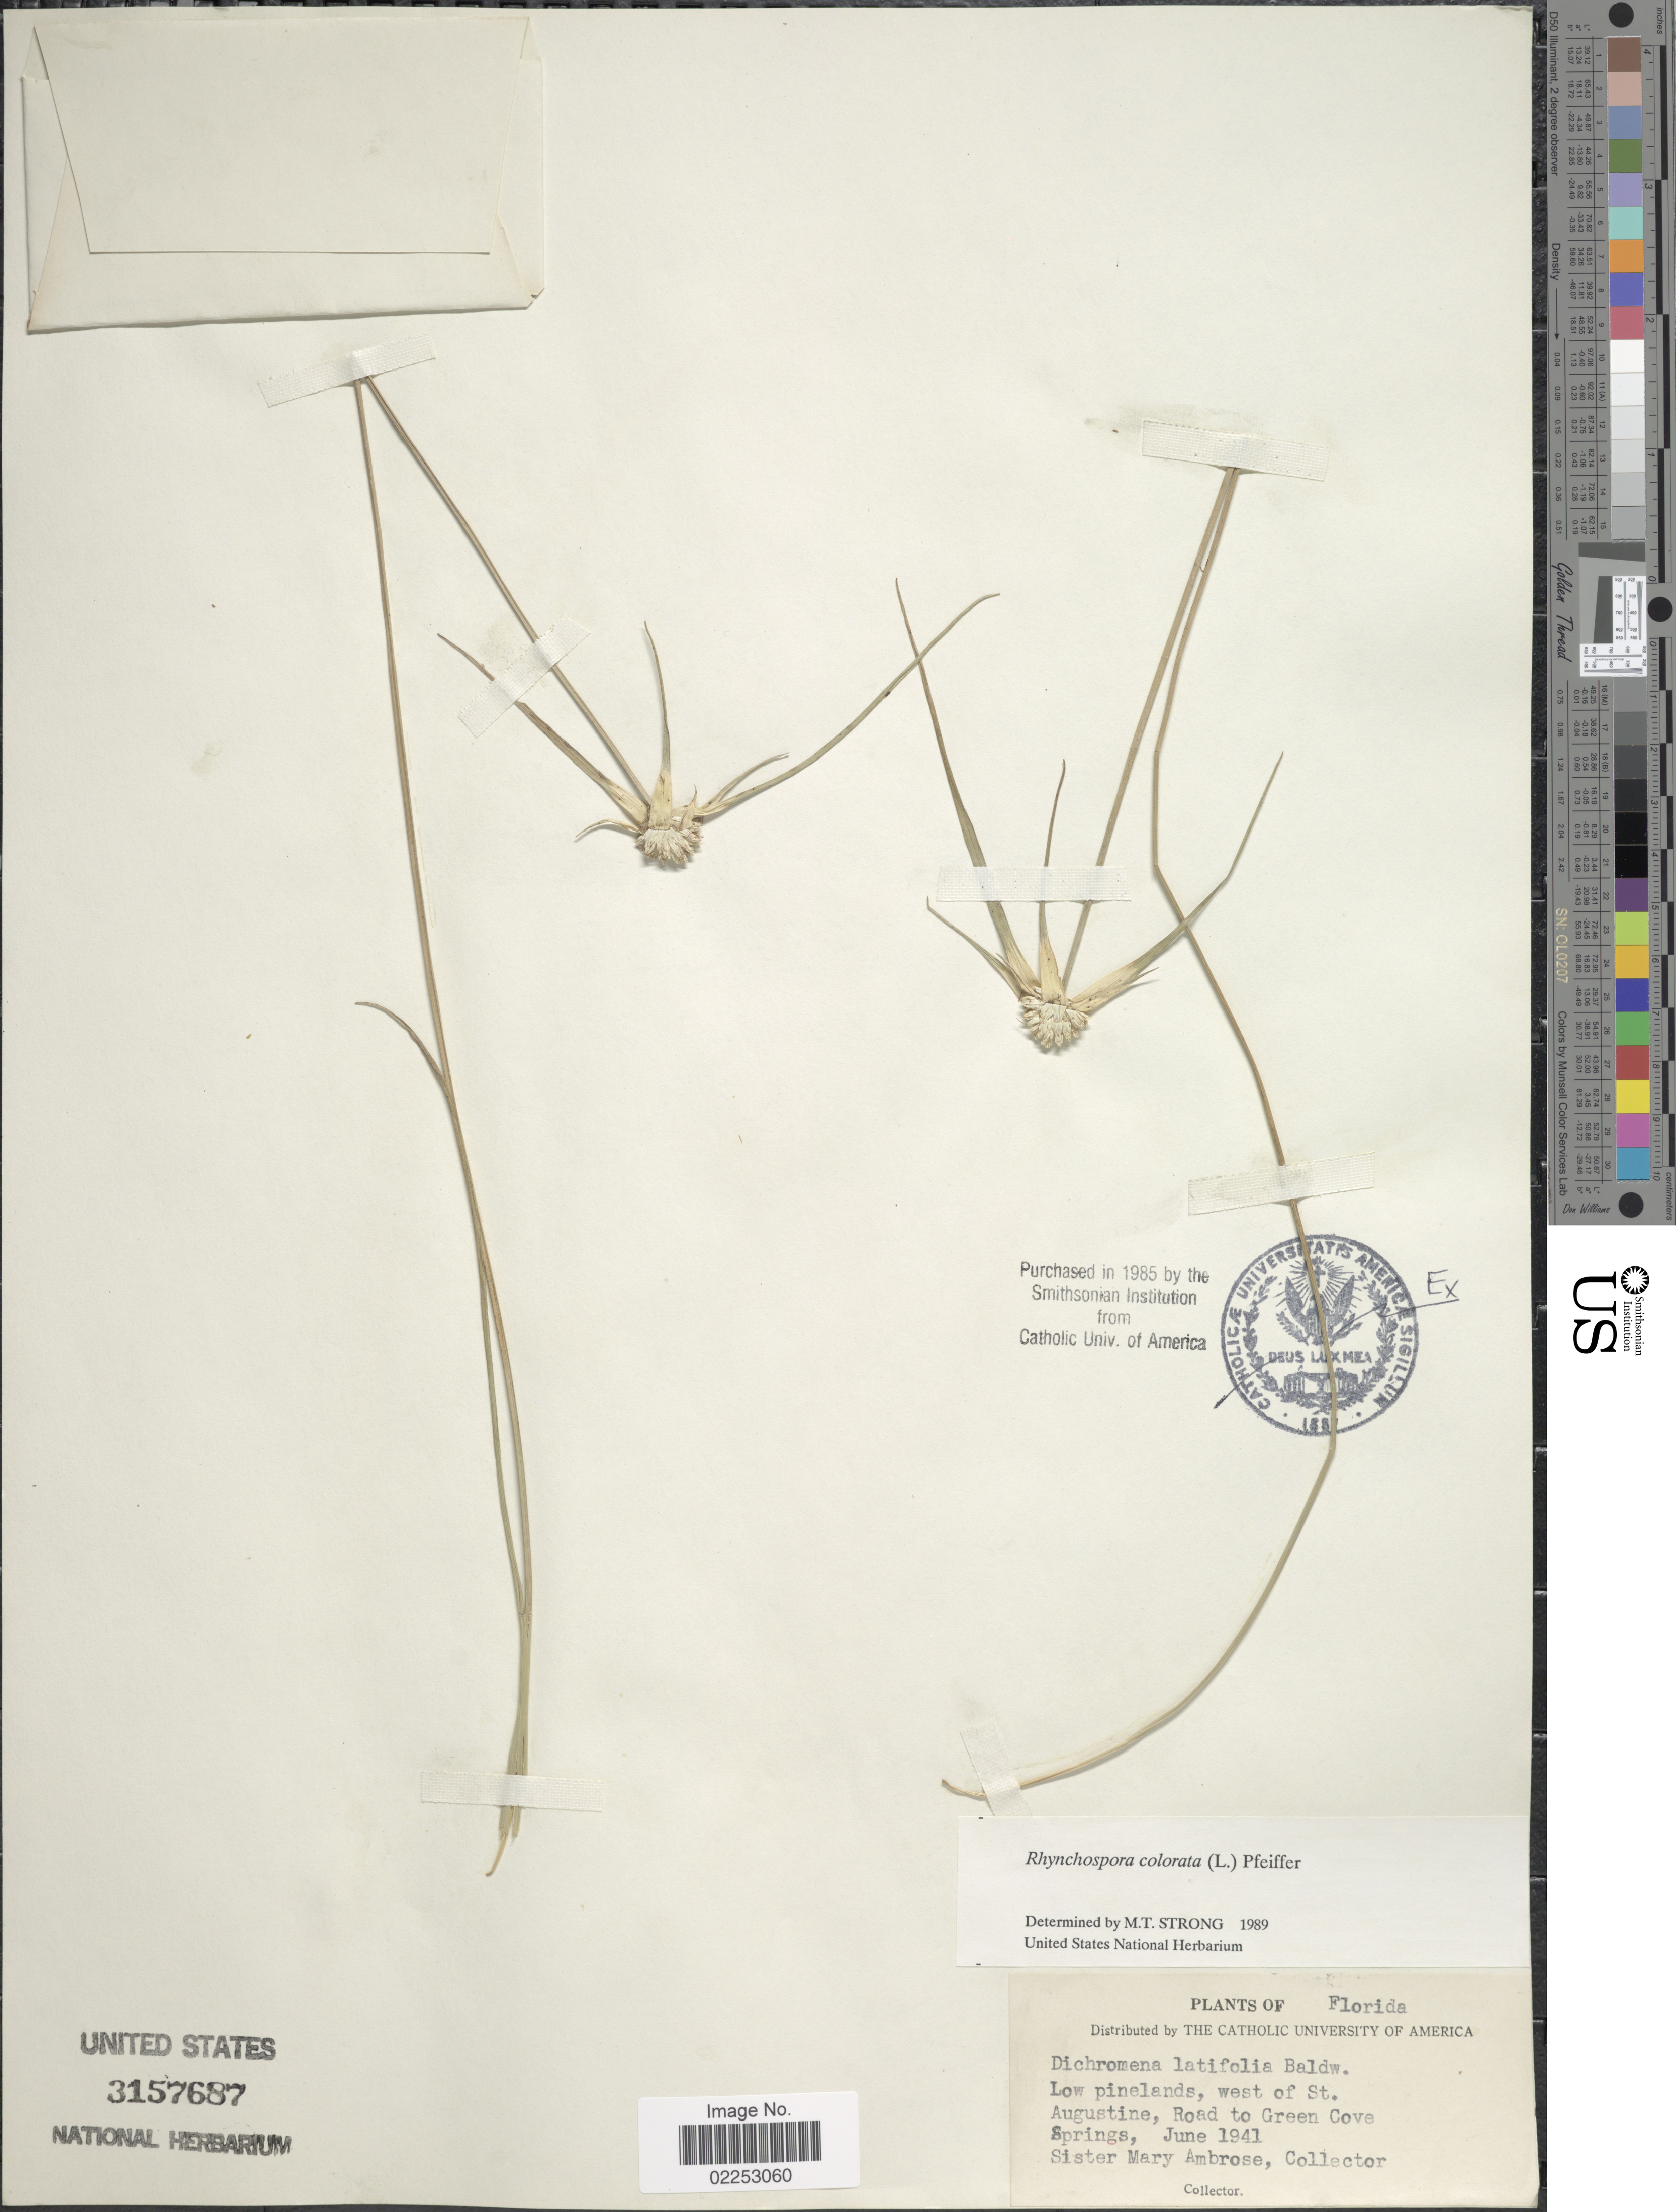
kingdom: Plantae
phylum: Tracheophyta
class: Liliopsida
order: Poales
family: Cyperaceae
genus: Rhynchospora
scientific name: Rhynchospora colorata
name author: (L.) H. Pfeiff.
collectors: M. Ambrose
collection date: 1941-06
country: United States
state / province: Florida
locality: West of St. Augustine, Road to Green Cove Springs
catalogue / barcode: US 3157687